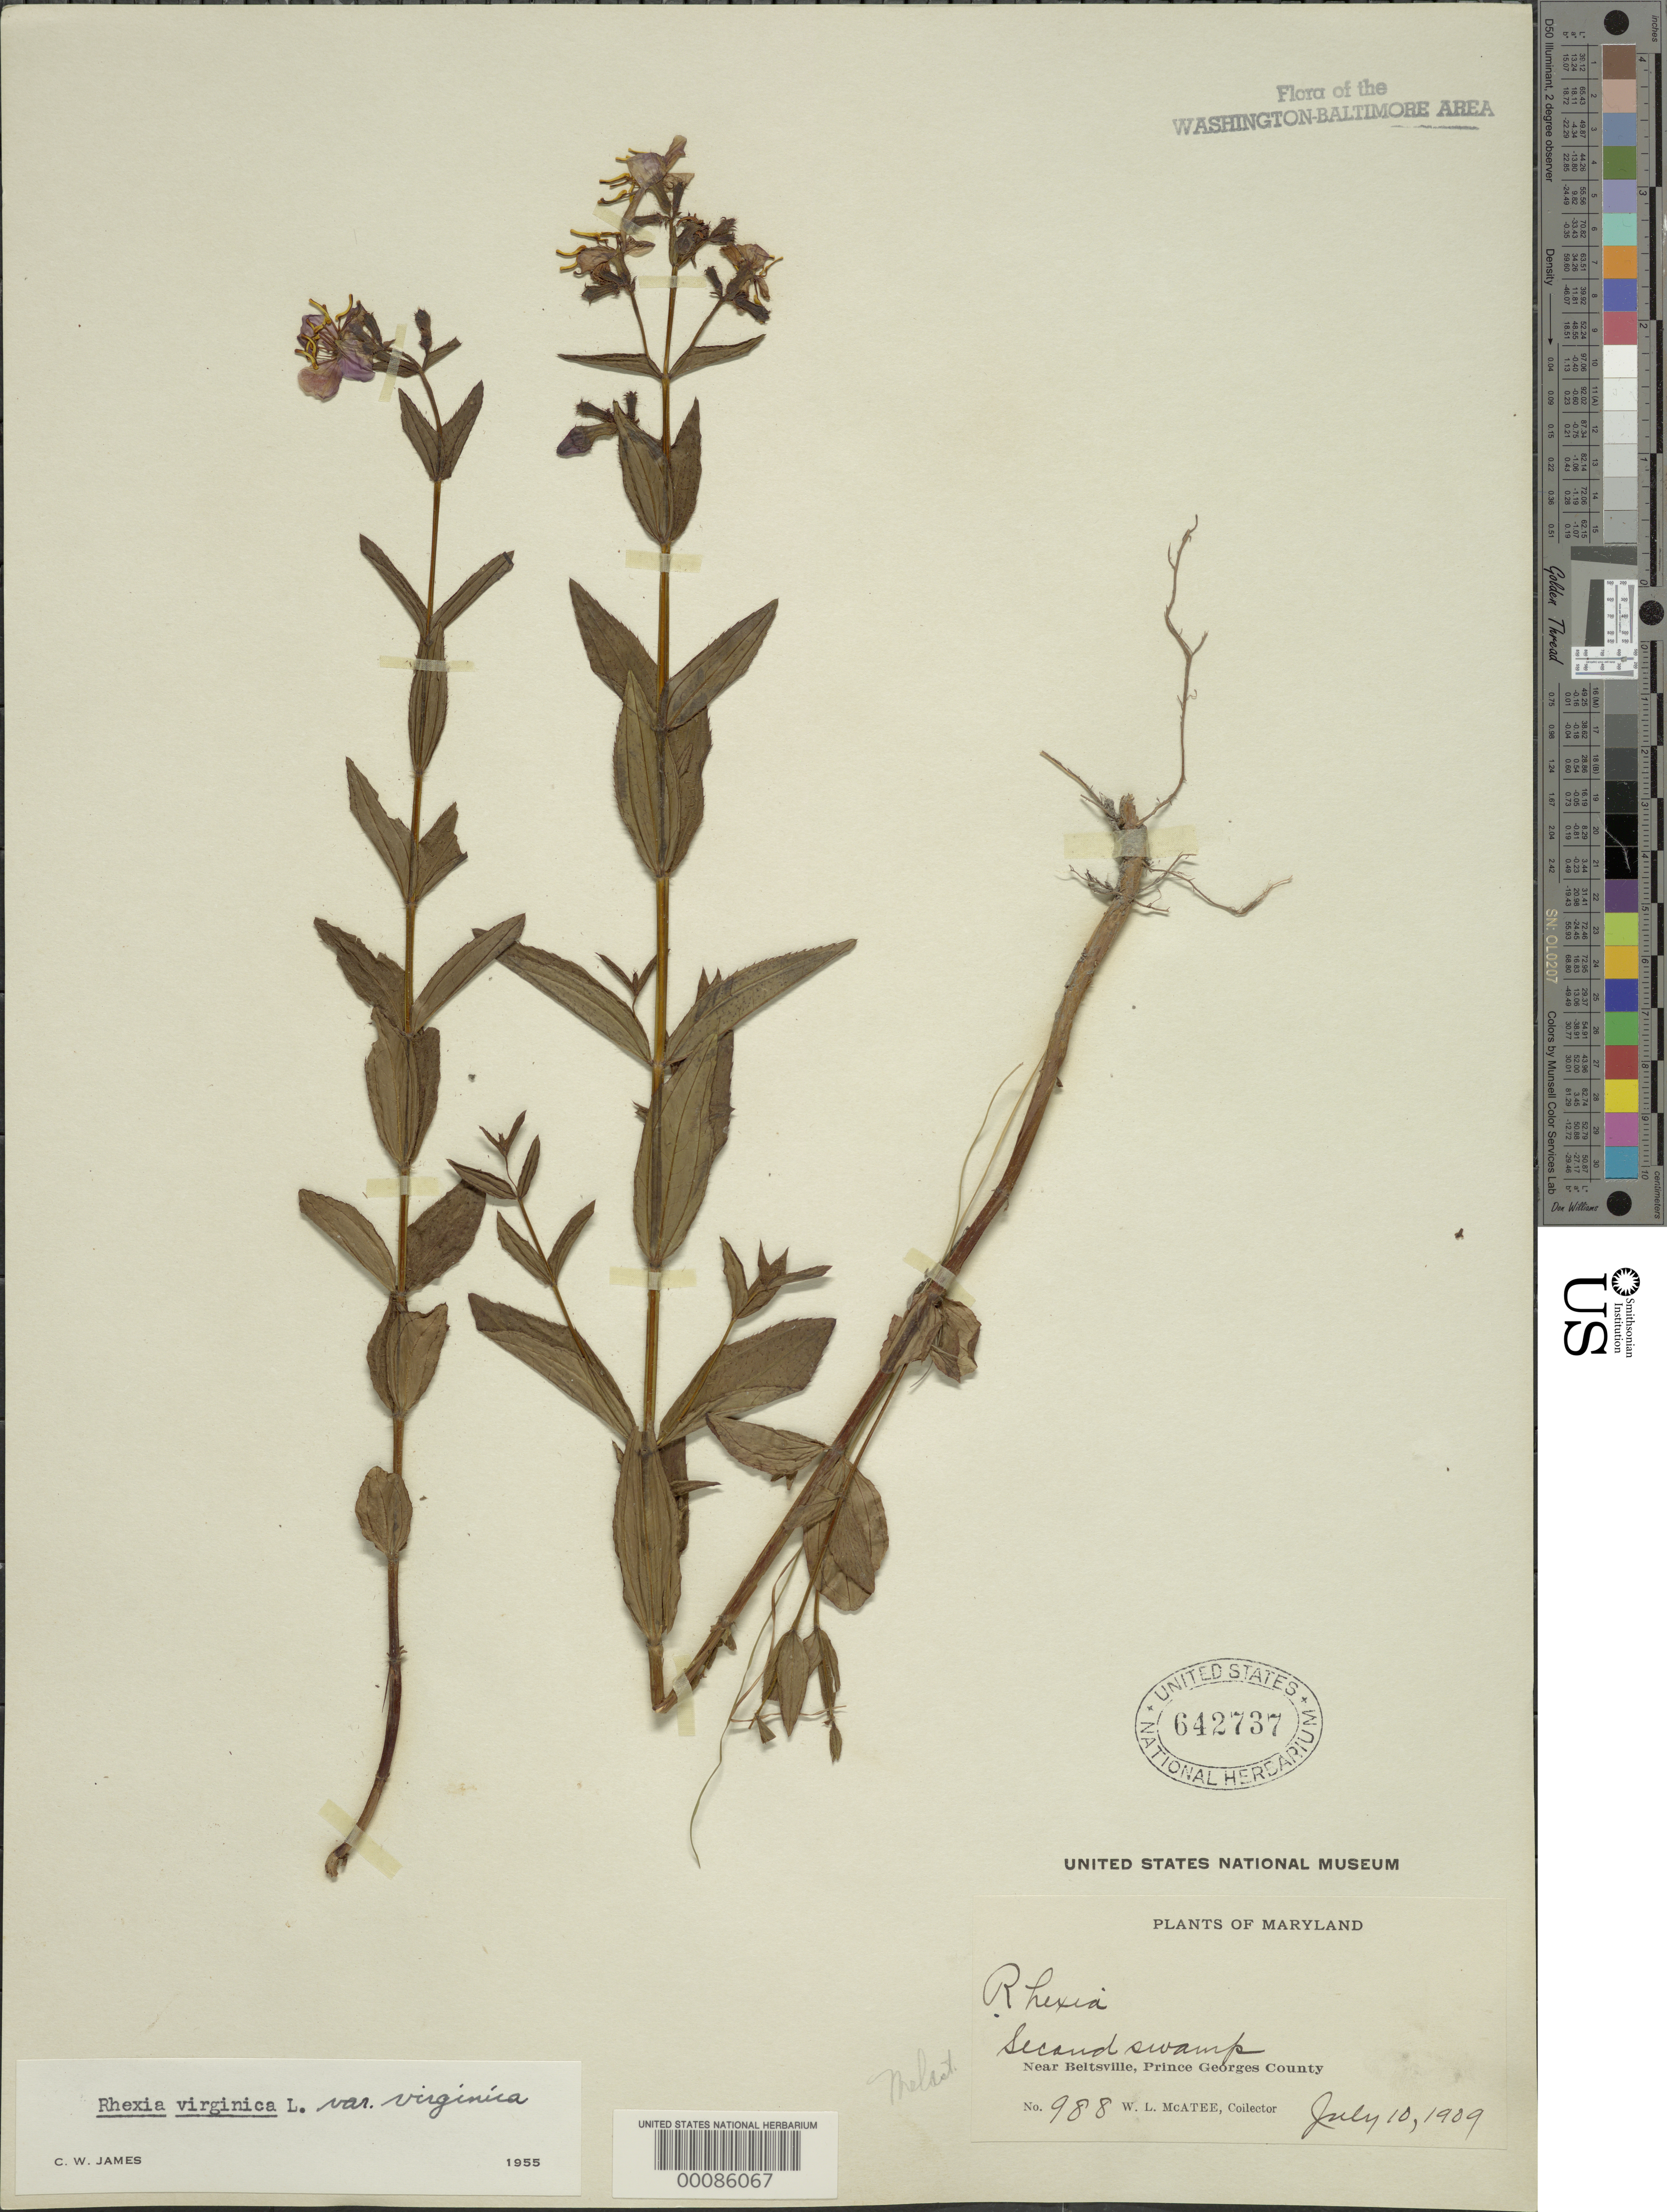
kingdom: Plantae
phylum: Tracheophyta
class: Magnoliopsida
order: Myrtales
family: Melastomataceae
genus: Rhexia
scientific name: Rhexia virginica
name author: L.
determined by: James, C. W.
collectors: W. McAtee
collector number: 988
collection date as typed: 10 Jul 1909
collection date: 1909-07-10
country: United States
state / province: Maryland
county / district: Prince George's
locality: Near Beltsville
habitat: Second swamp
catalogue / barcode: US 642737